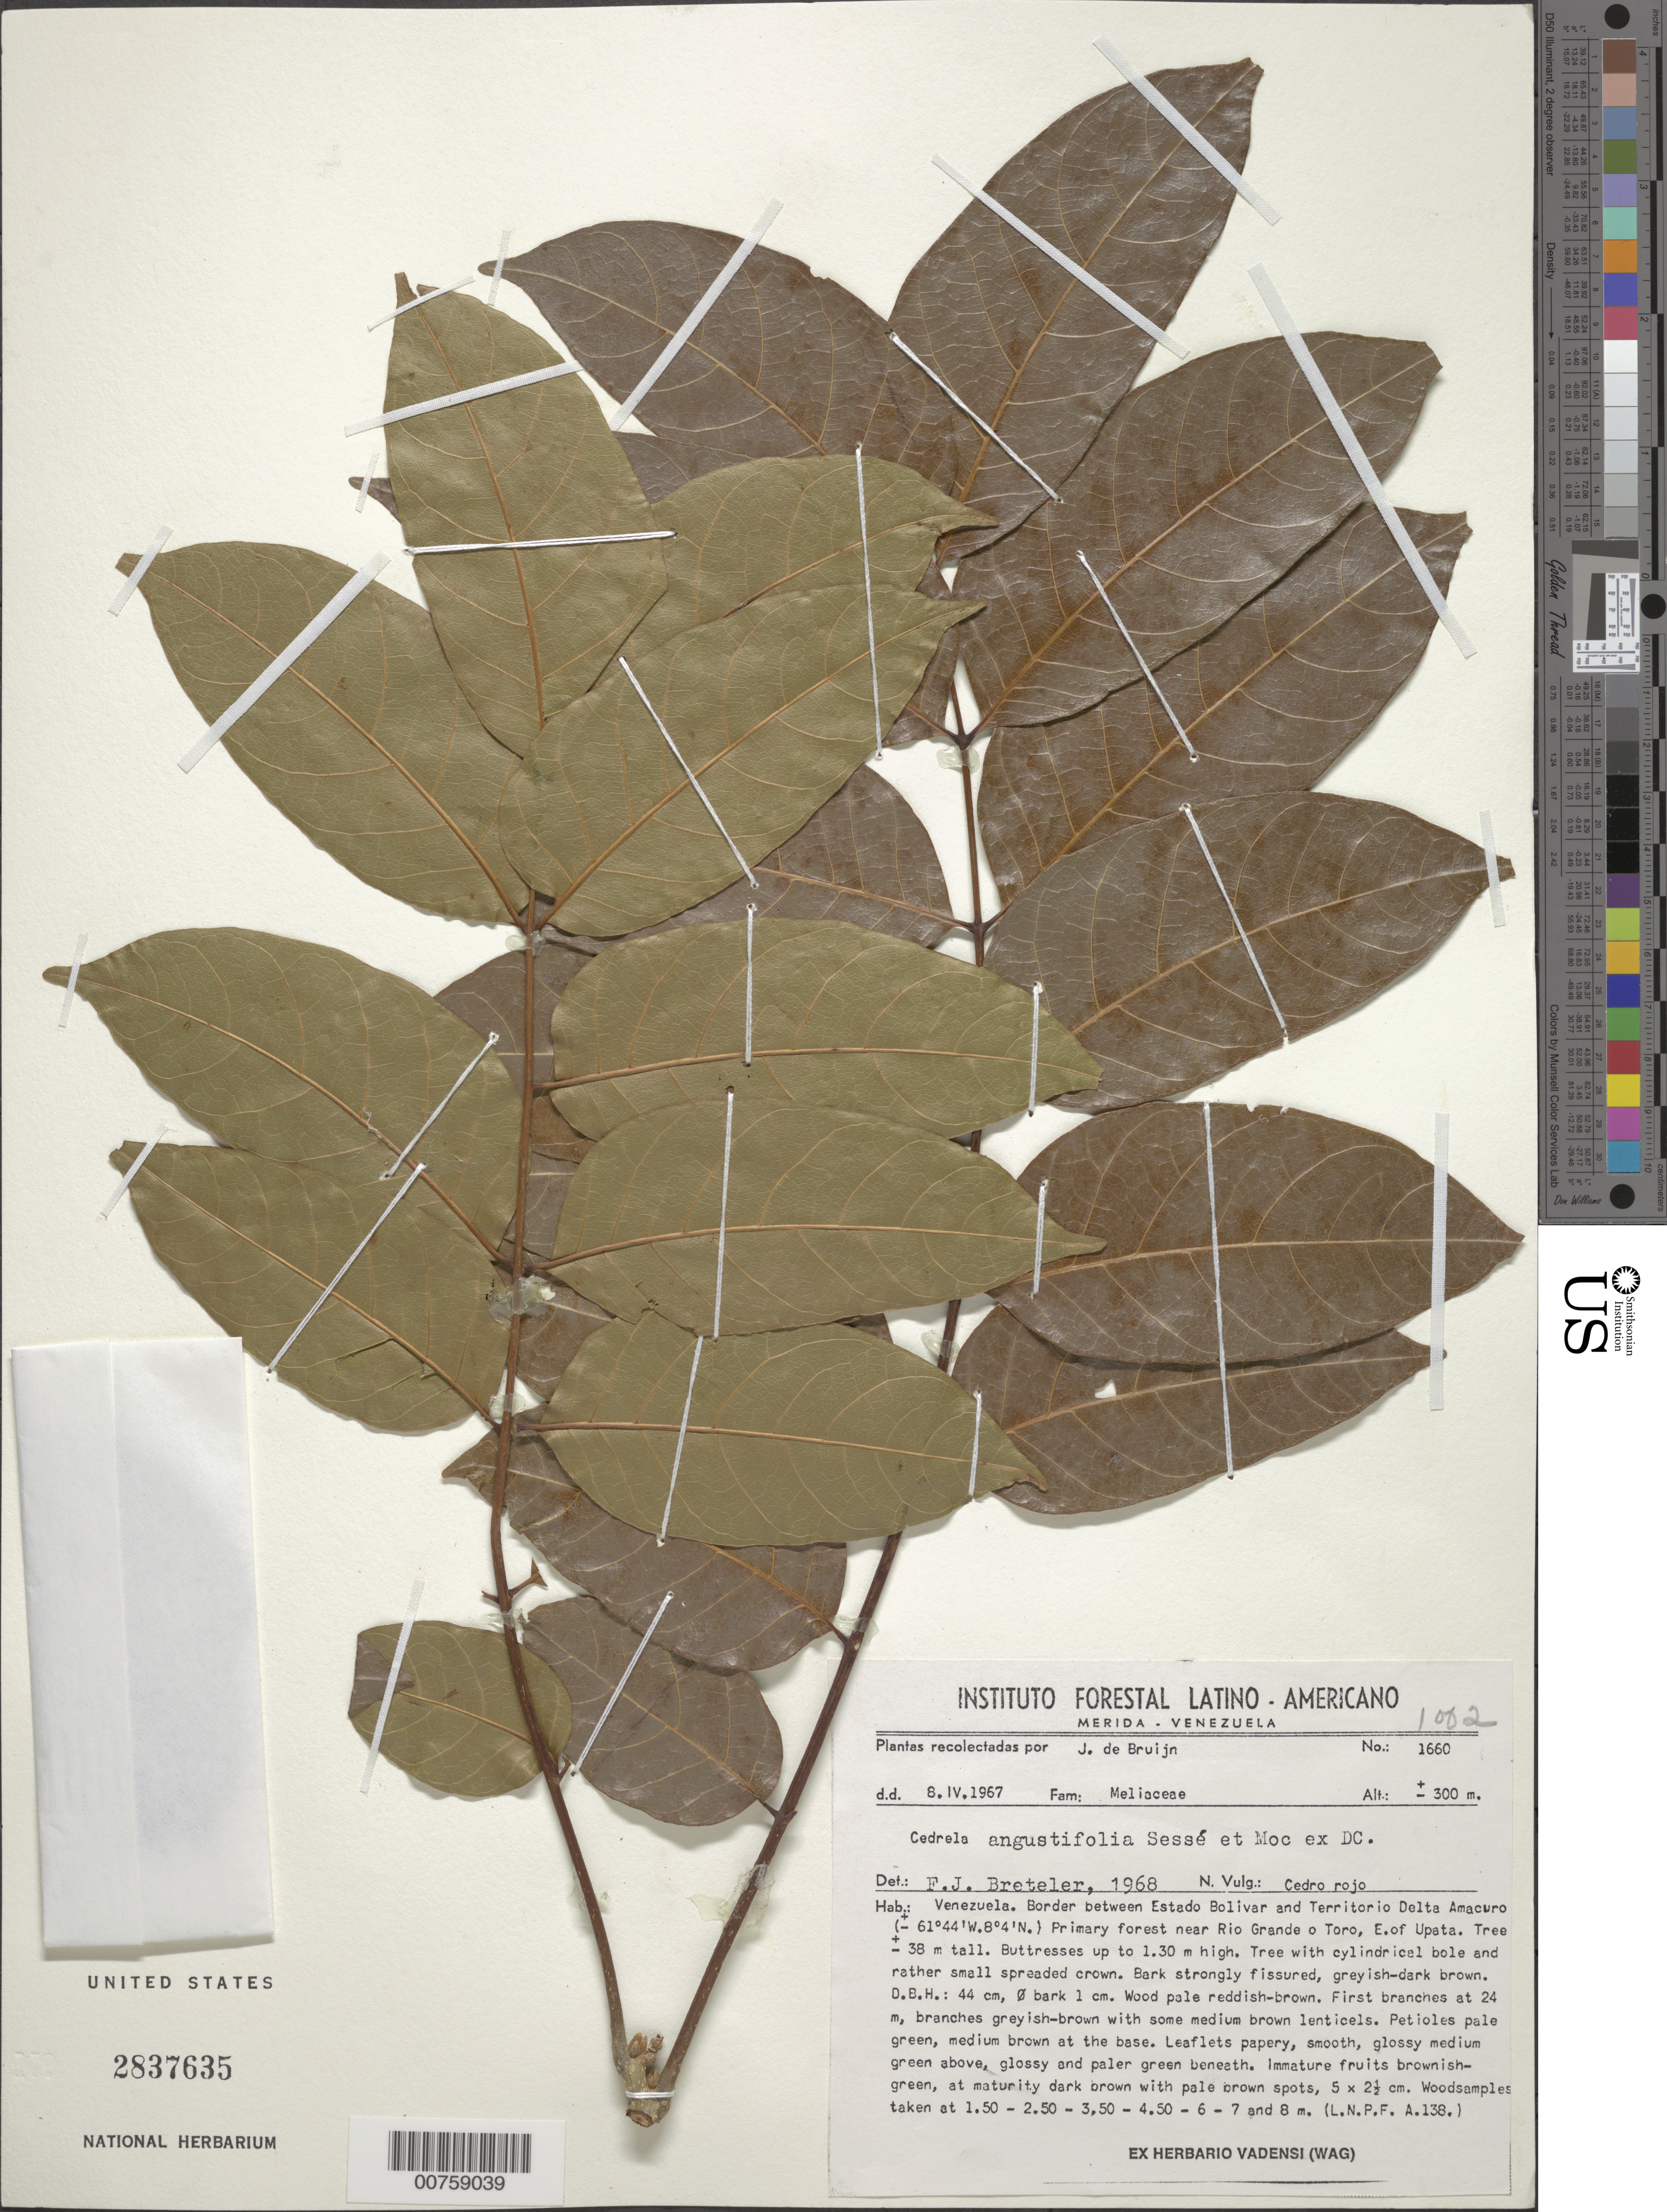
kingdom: Plantae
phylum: Tracheophyta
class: Magnoliopsida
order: Sapindales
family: Meliaceae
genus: Cedrela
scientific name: Cedrela odorata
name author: L.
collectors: J. Bruijn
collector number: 1660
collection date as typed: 8-Apr-67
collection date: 1967-04-08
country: Venezuela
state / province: Bolívar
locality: Estado Bolívar and Territorío Delta Amacuro border, near Río Grande o Toro, E of Upata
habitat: Primary forest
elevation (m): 300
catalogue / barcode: US 2837635